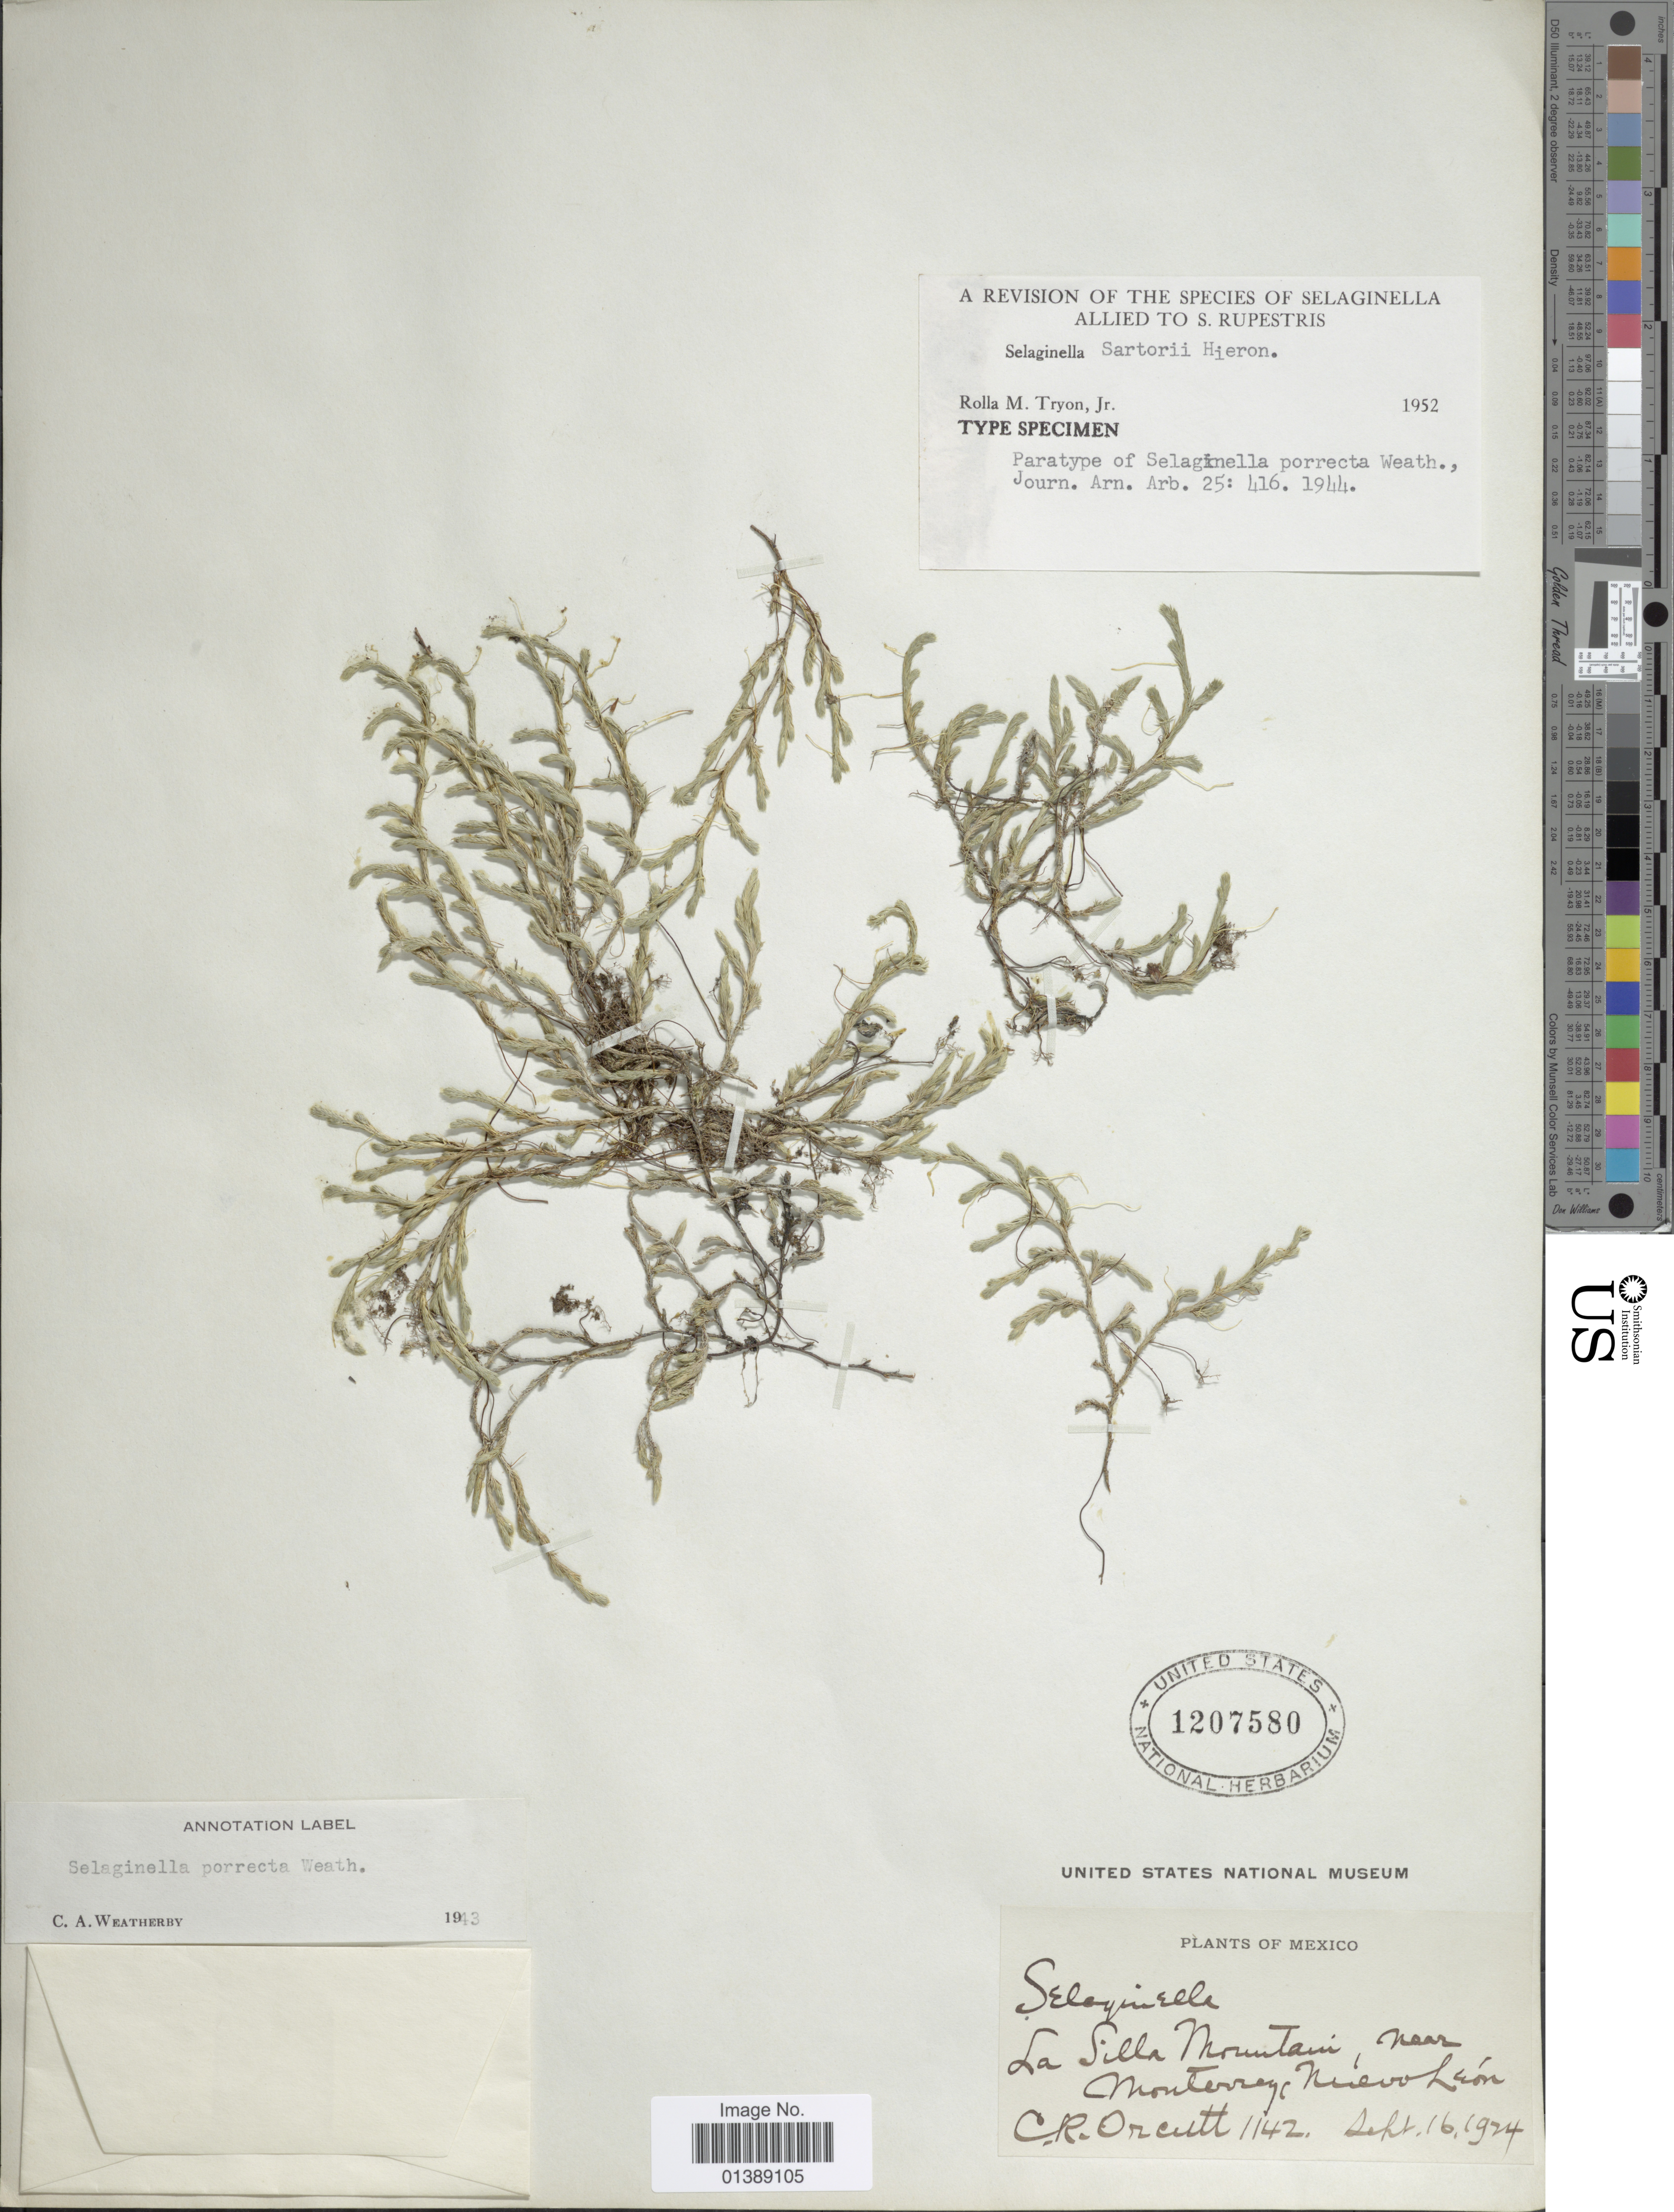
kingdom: Plantae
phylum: Tracheophyta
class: Lycopodiopsida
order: Selaginellales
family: Selaginellaceae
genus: Selaginella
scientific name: Selaginella sartorii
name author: Hieron.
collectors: C. R. Orcutt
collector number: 1142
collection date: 1924-09-16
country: Mexico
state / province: Nuevo León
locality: La Silla Mountain, near Monterrey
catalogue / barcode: US 1207580